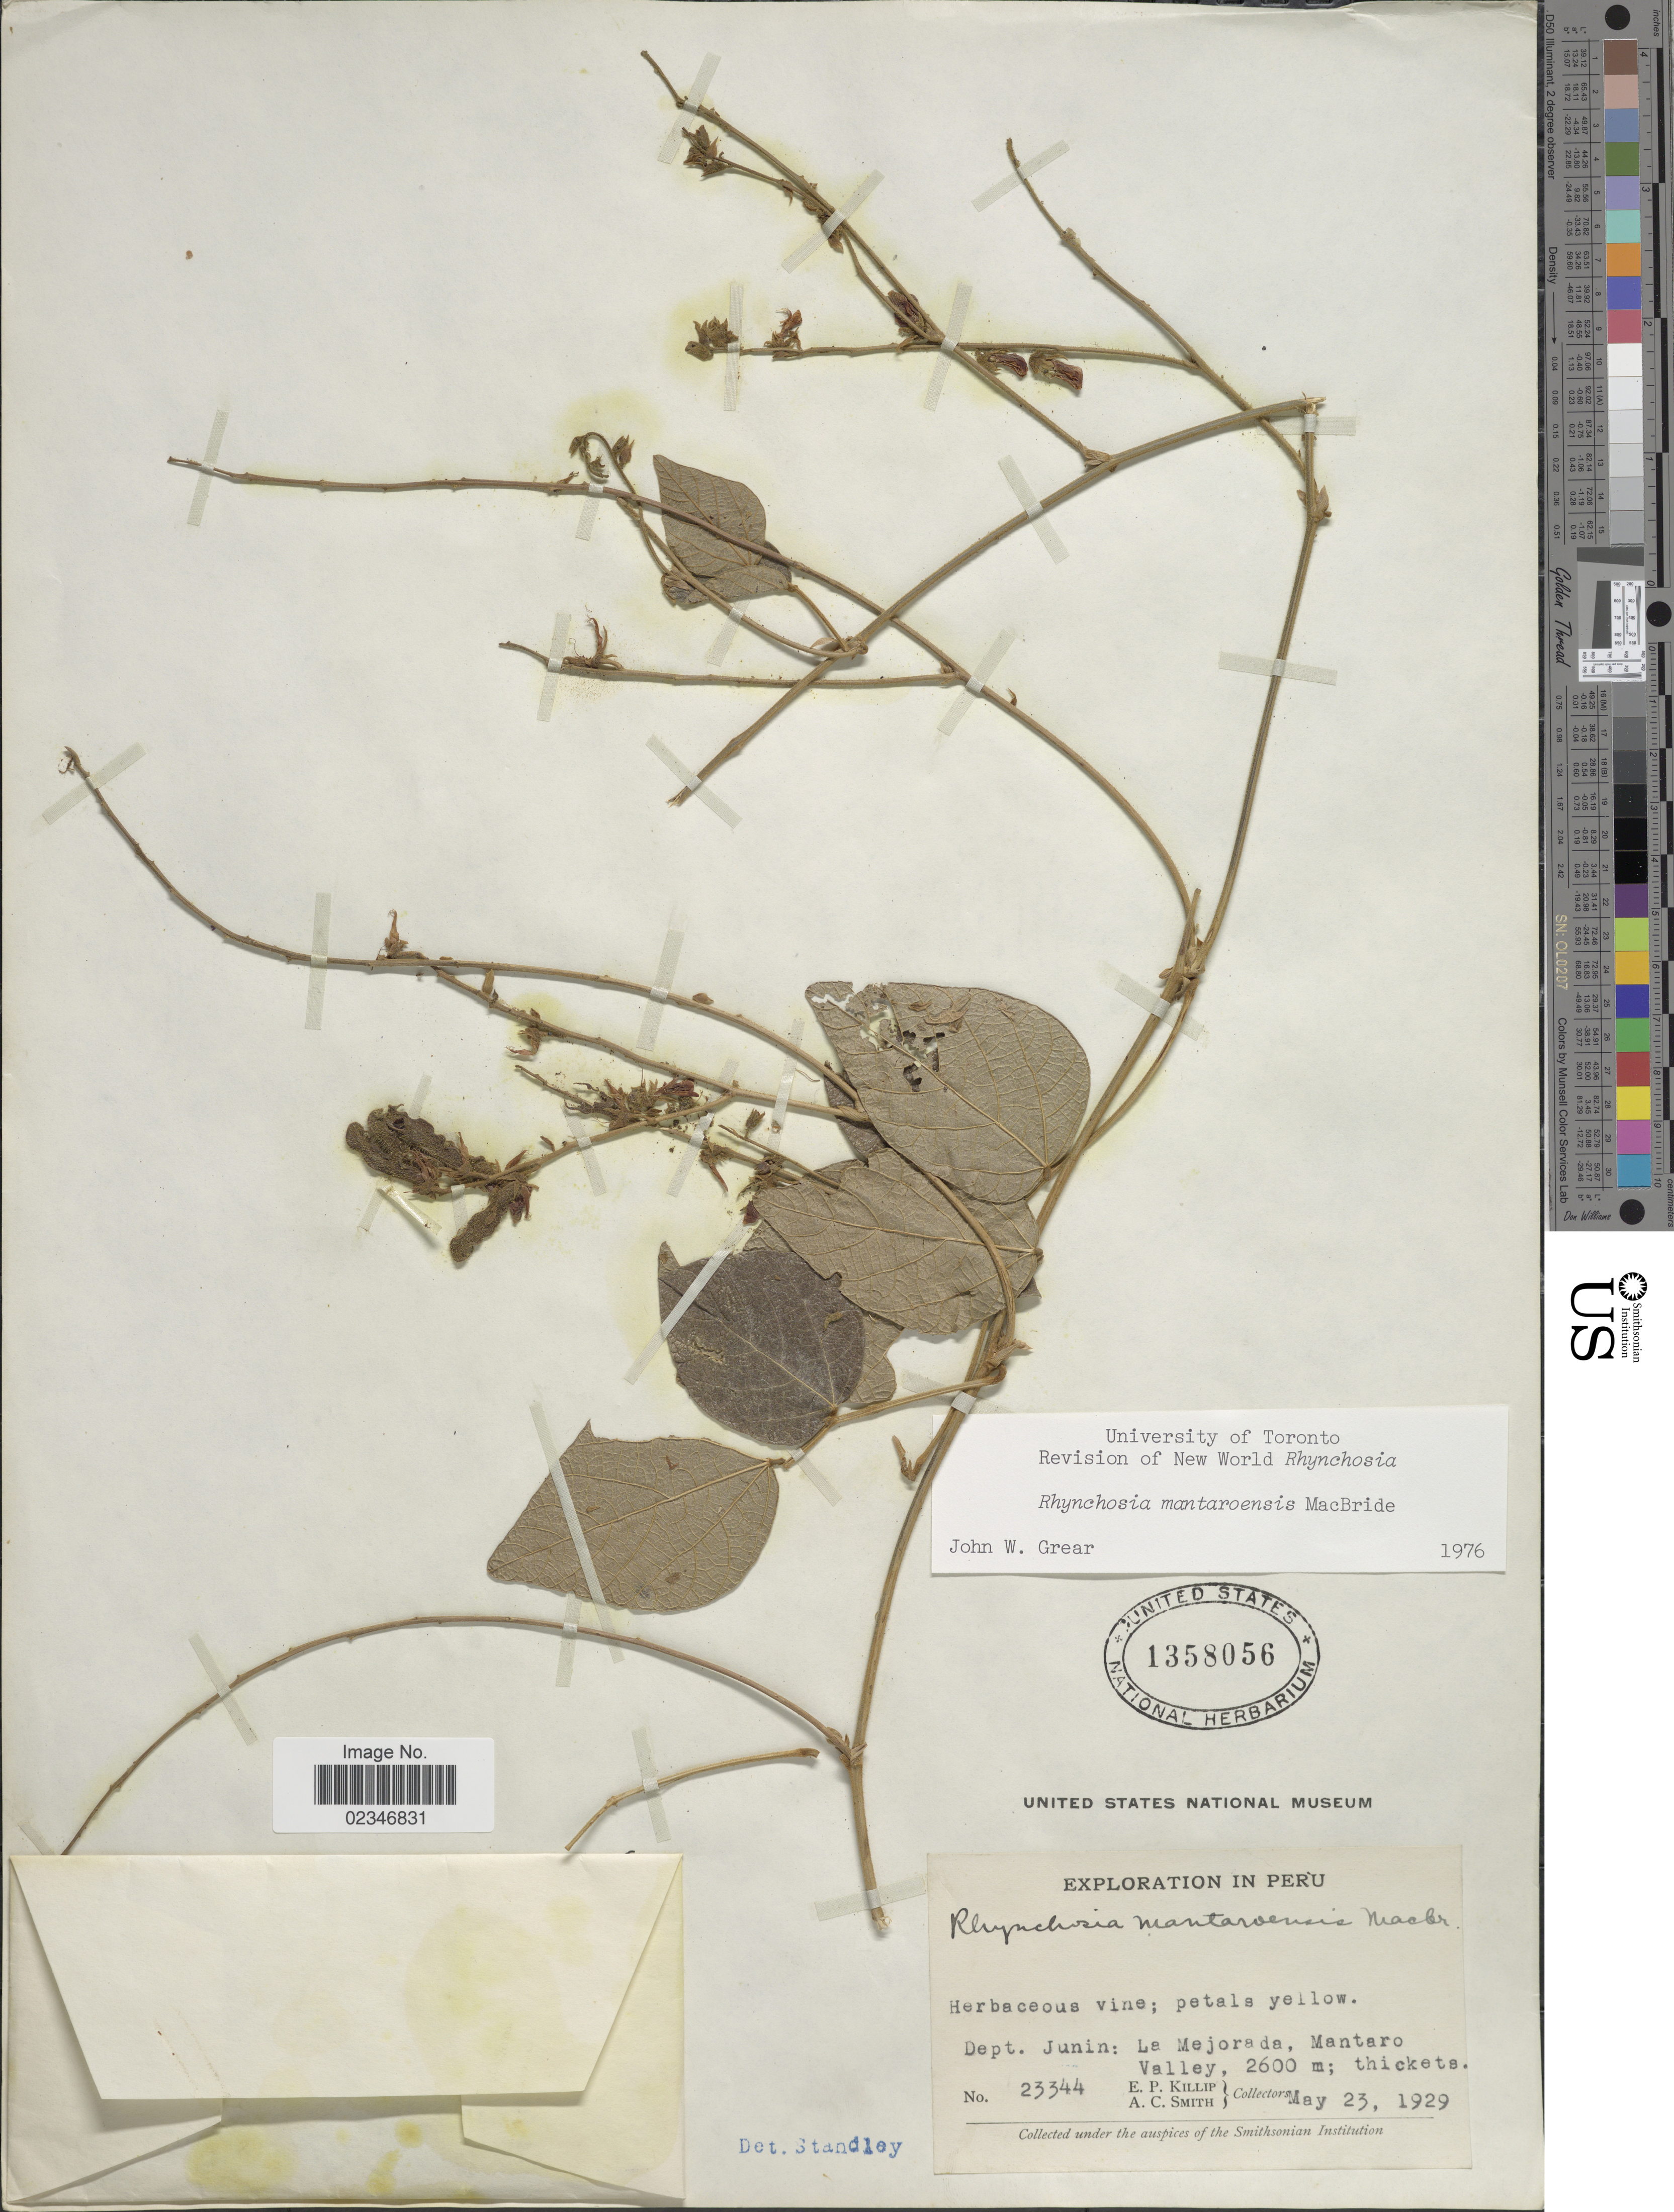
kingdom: Plantae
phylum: Tracheophyta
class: Magnoliopsida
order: Fabales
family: Fabaceae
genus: Rhynchosia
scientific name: Rhynchosia mantaroensis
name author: J.F. Macbr.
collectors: E. P. Killip & A. C. Smith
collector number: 23344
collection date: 1929-05-23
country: Peru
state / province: Junín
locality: Dept. Junin: La Mejorada, Mantaro Valley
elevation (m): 2600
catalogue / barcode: US 1358056